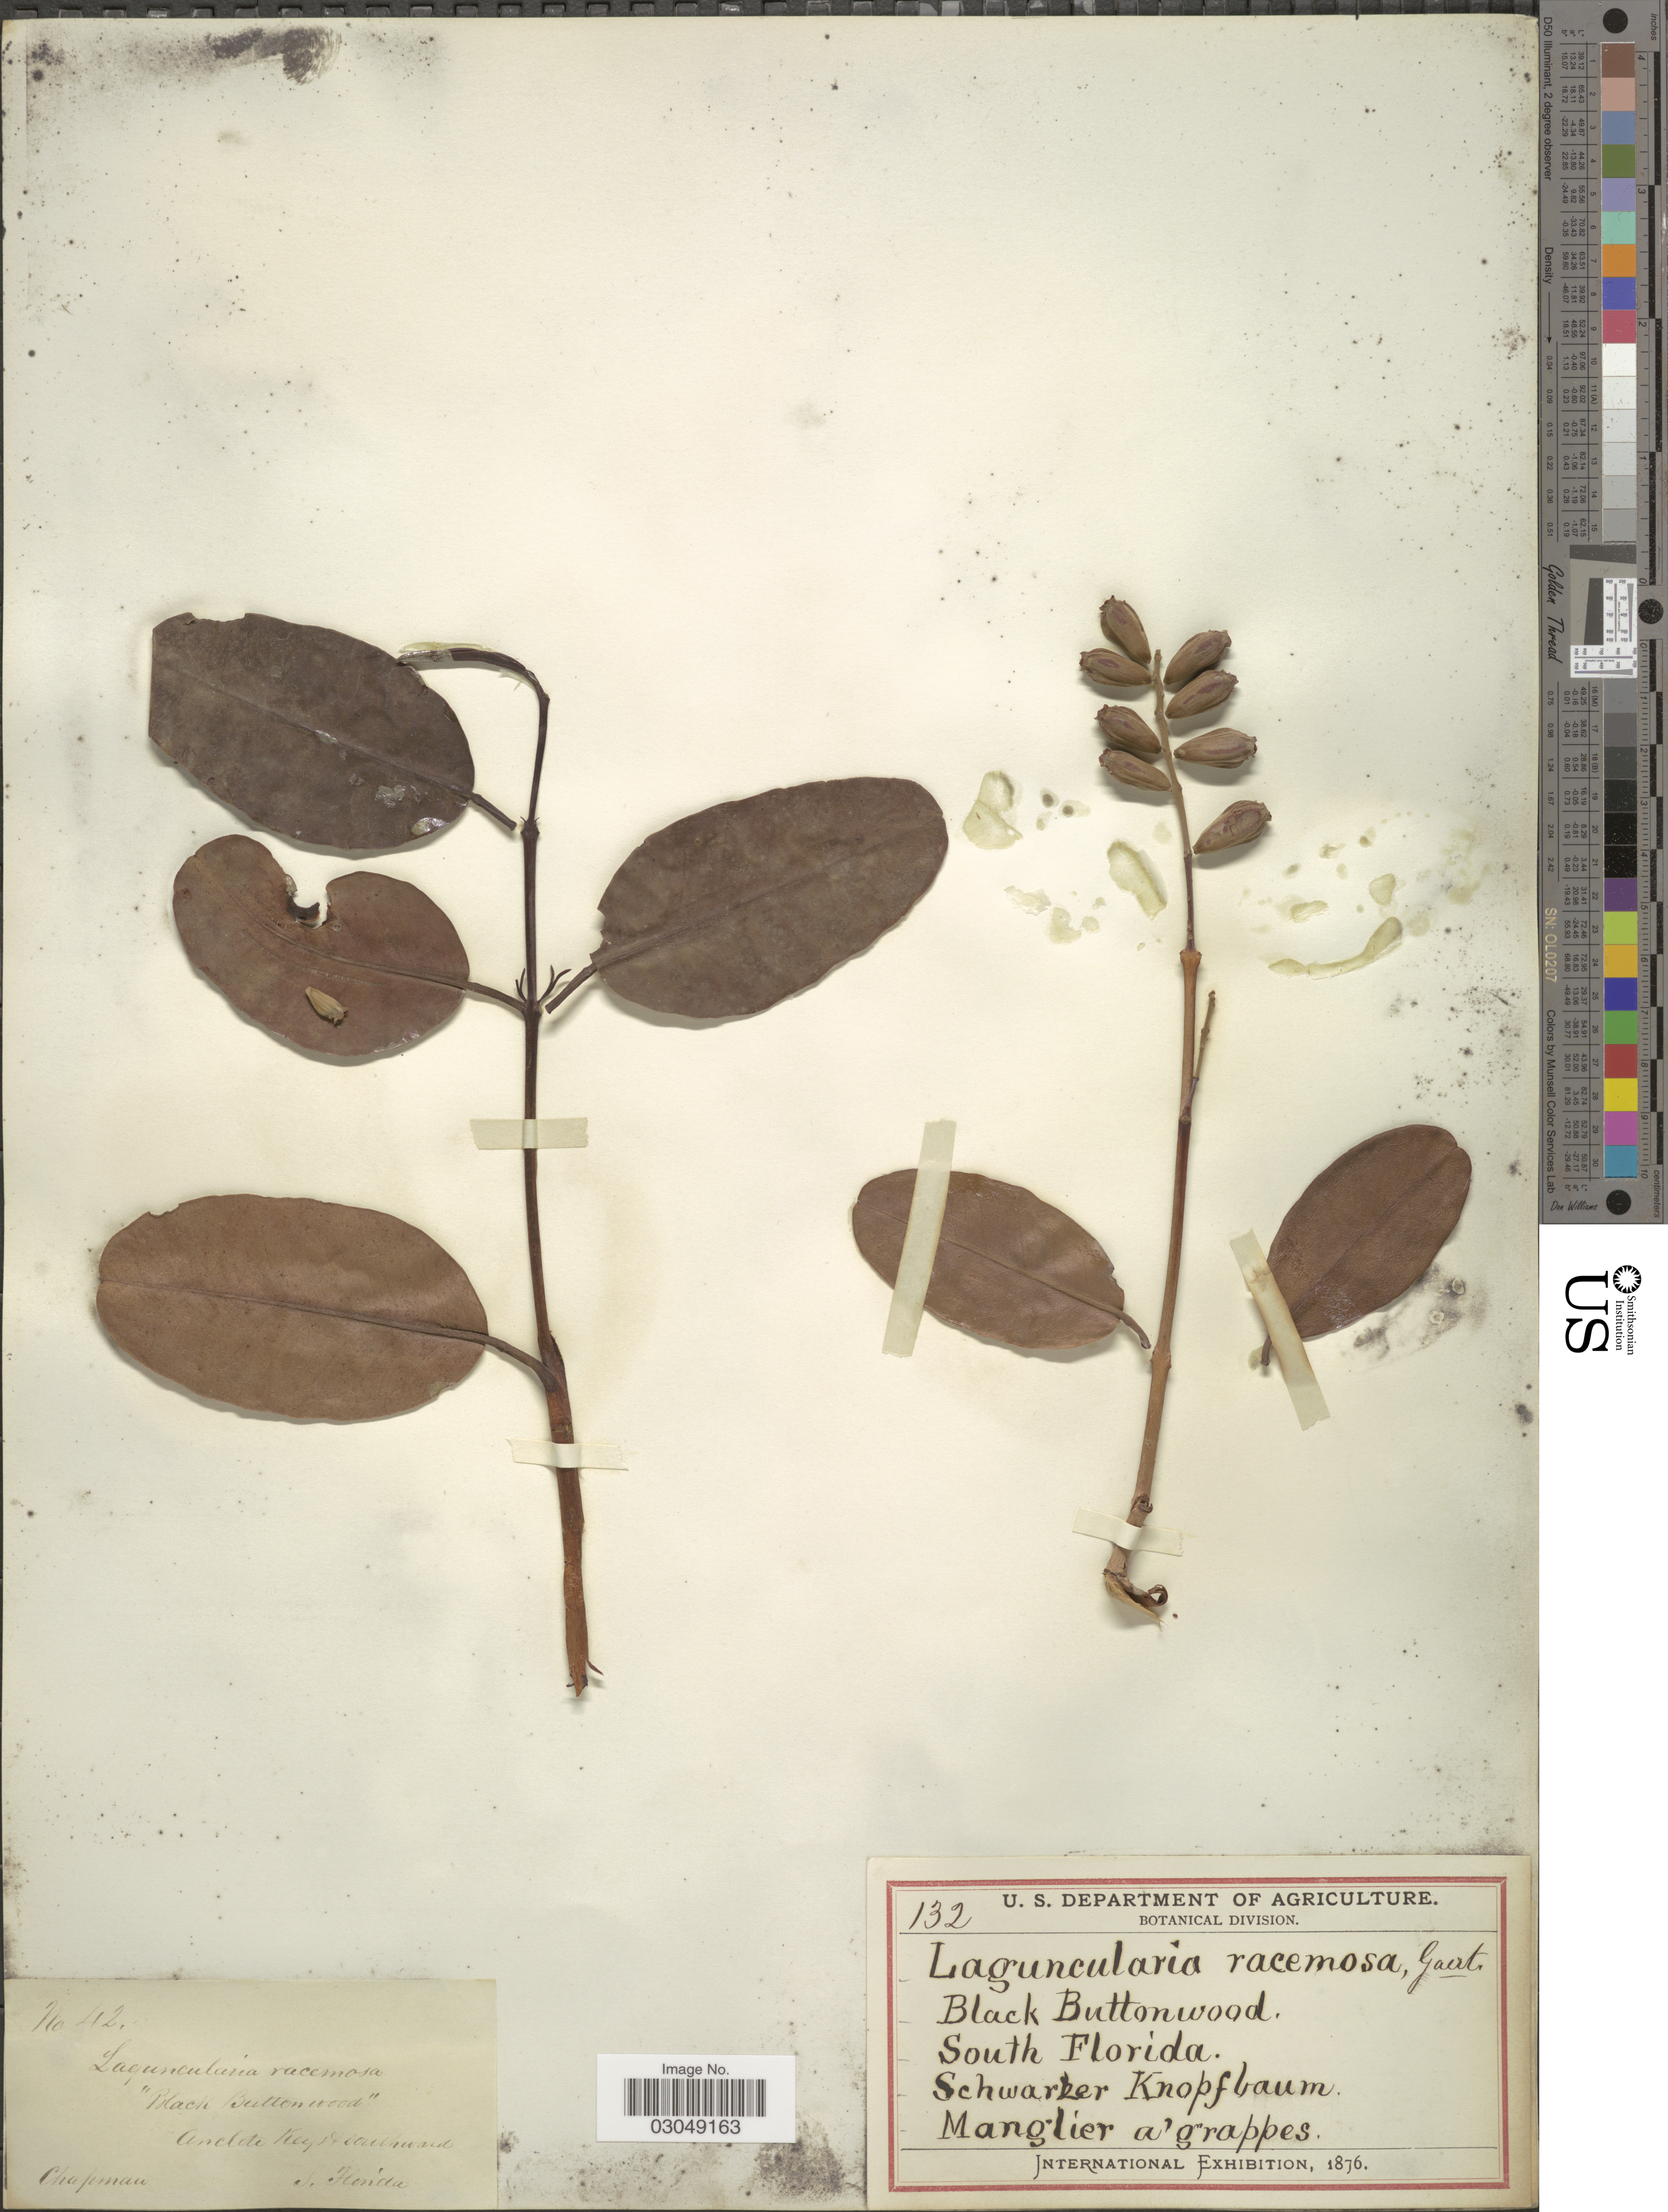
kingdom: Plantae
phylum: Tracheophyta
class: Magnoliopsida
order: Myrtales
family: Combretaceae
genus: Laguncularia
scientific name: Laguncularia racemosa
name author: (L.) C.F. Gaertn.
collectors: A. Chapman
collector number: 42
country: United States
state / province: Florida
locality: Anclote Key. South Florida.